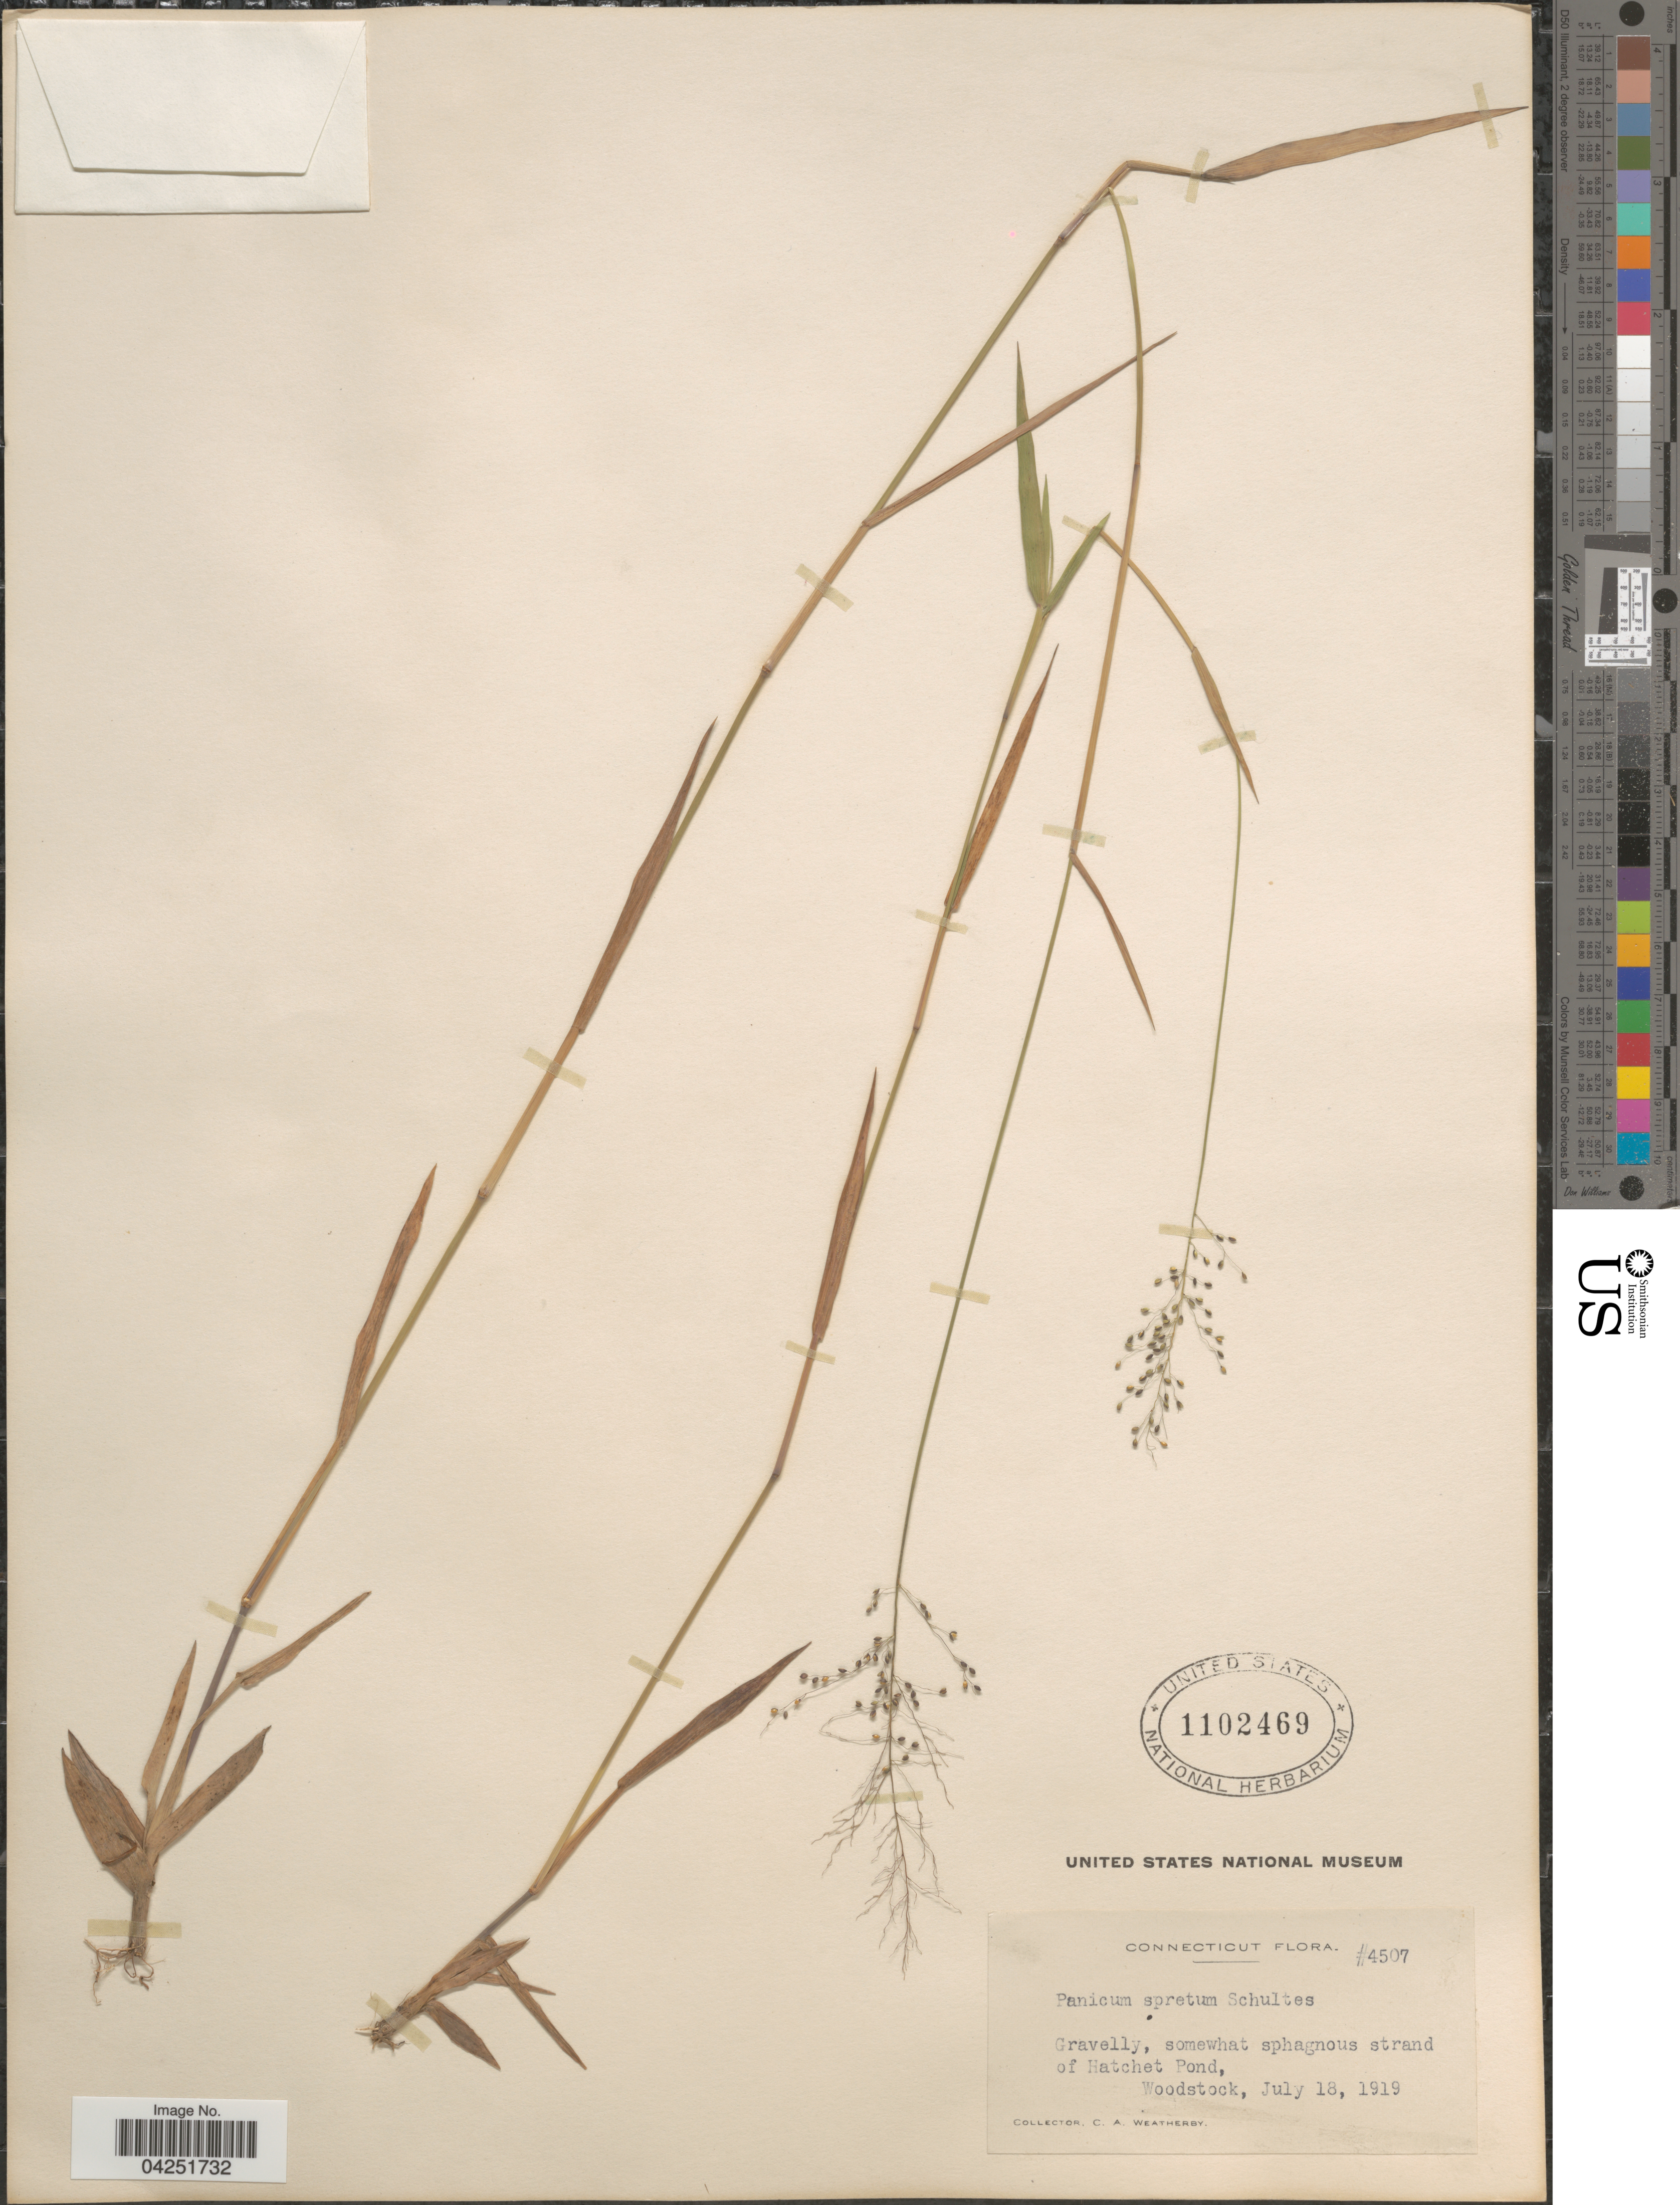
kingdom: Plantae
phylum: Tracheophyta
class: Liliopsida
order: Poales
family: Poaceae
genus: Dichanthelium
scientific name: Dichanthelium acuminatum var. densiflorum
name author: (Rand & Redfield) Gould & C.A. Clark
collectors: C. A. Weatherby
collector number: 4507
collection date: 1919-07-18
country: United States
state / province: Connecticut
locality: Gravelly, somewhat sphagnous strand of Hatchet Pond, Woodstock.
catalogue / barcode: US 1102469